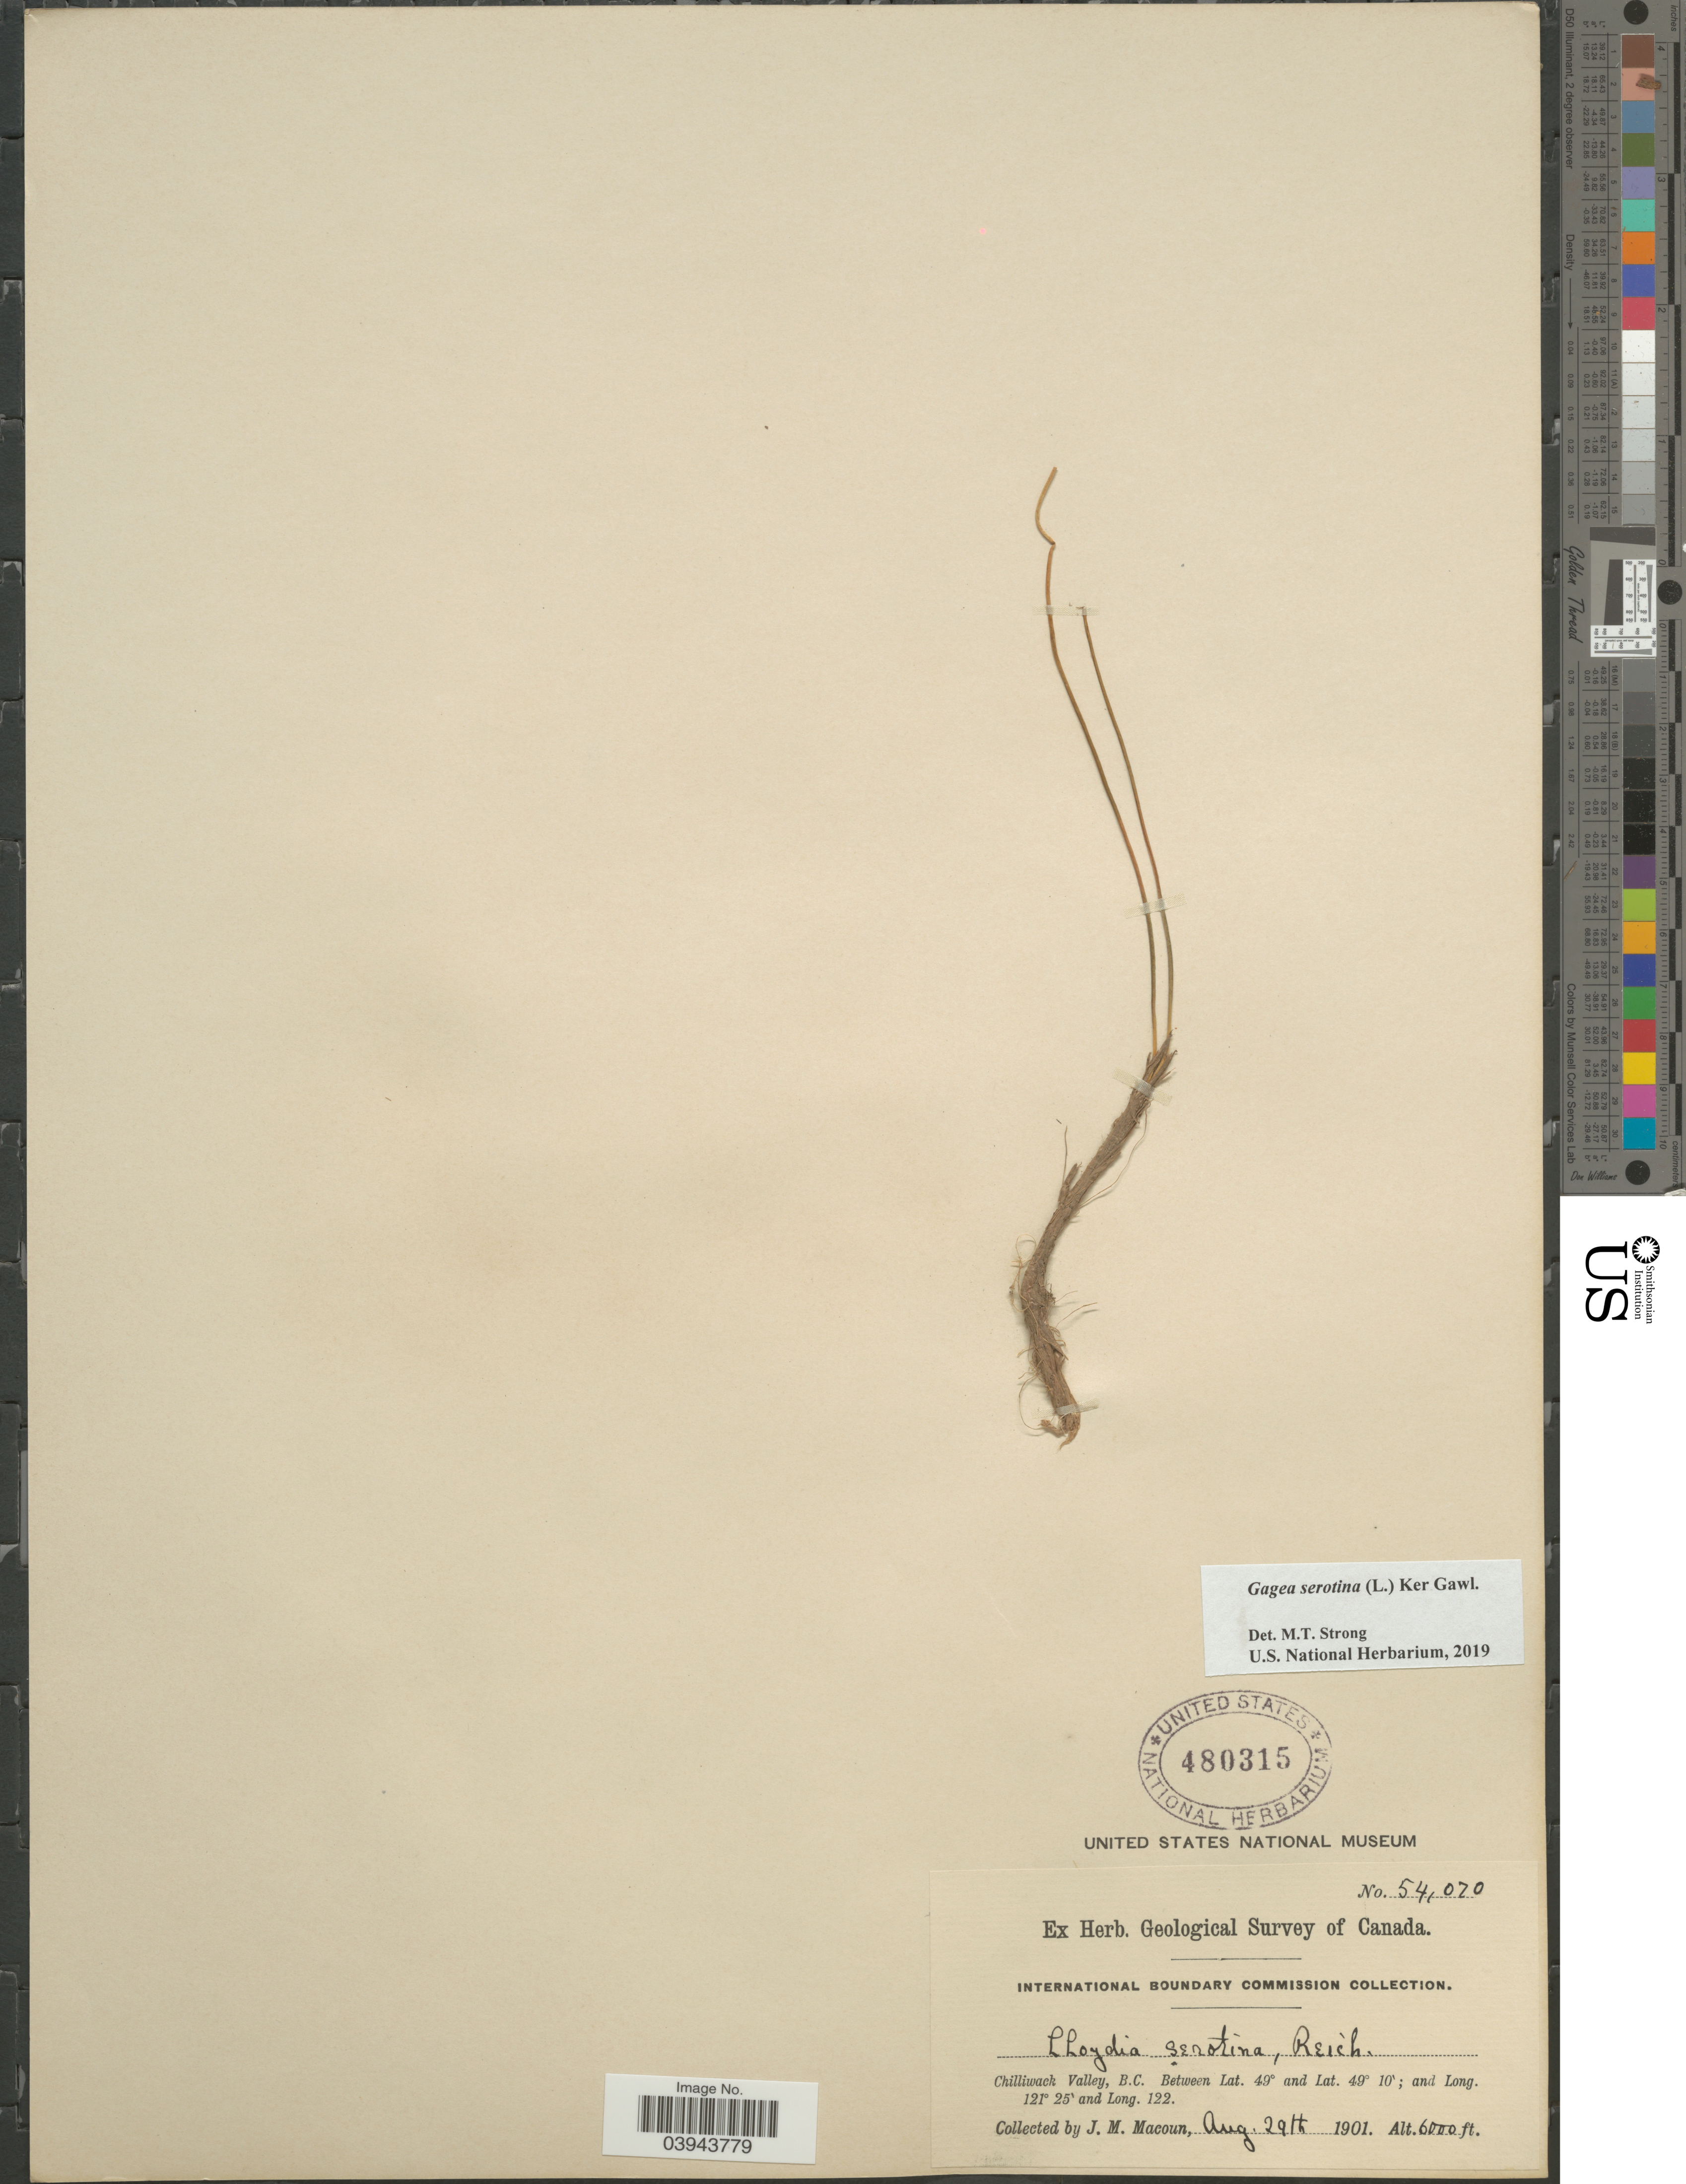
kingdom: Plantae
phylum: Tracheophyta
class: Liliopsida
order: Liliales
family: Liliaceae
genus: Lloydia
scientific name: Lloydia serotina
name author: (L.) Salisb. ex Rchb.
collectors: J. M. Macoun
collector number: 54070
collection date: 1901-08-29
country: Canada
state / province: British Columbia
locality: Chilliwack Valley.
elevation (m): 1829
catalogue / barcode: US 480315